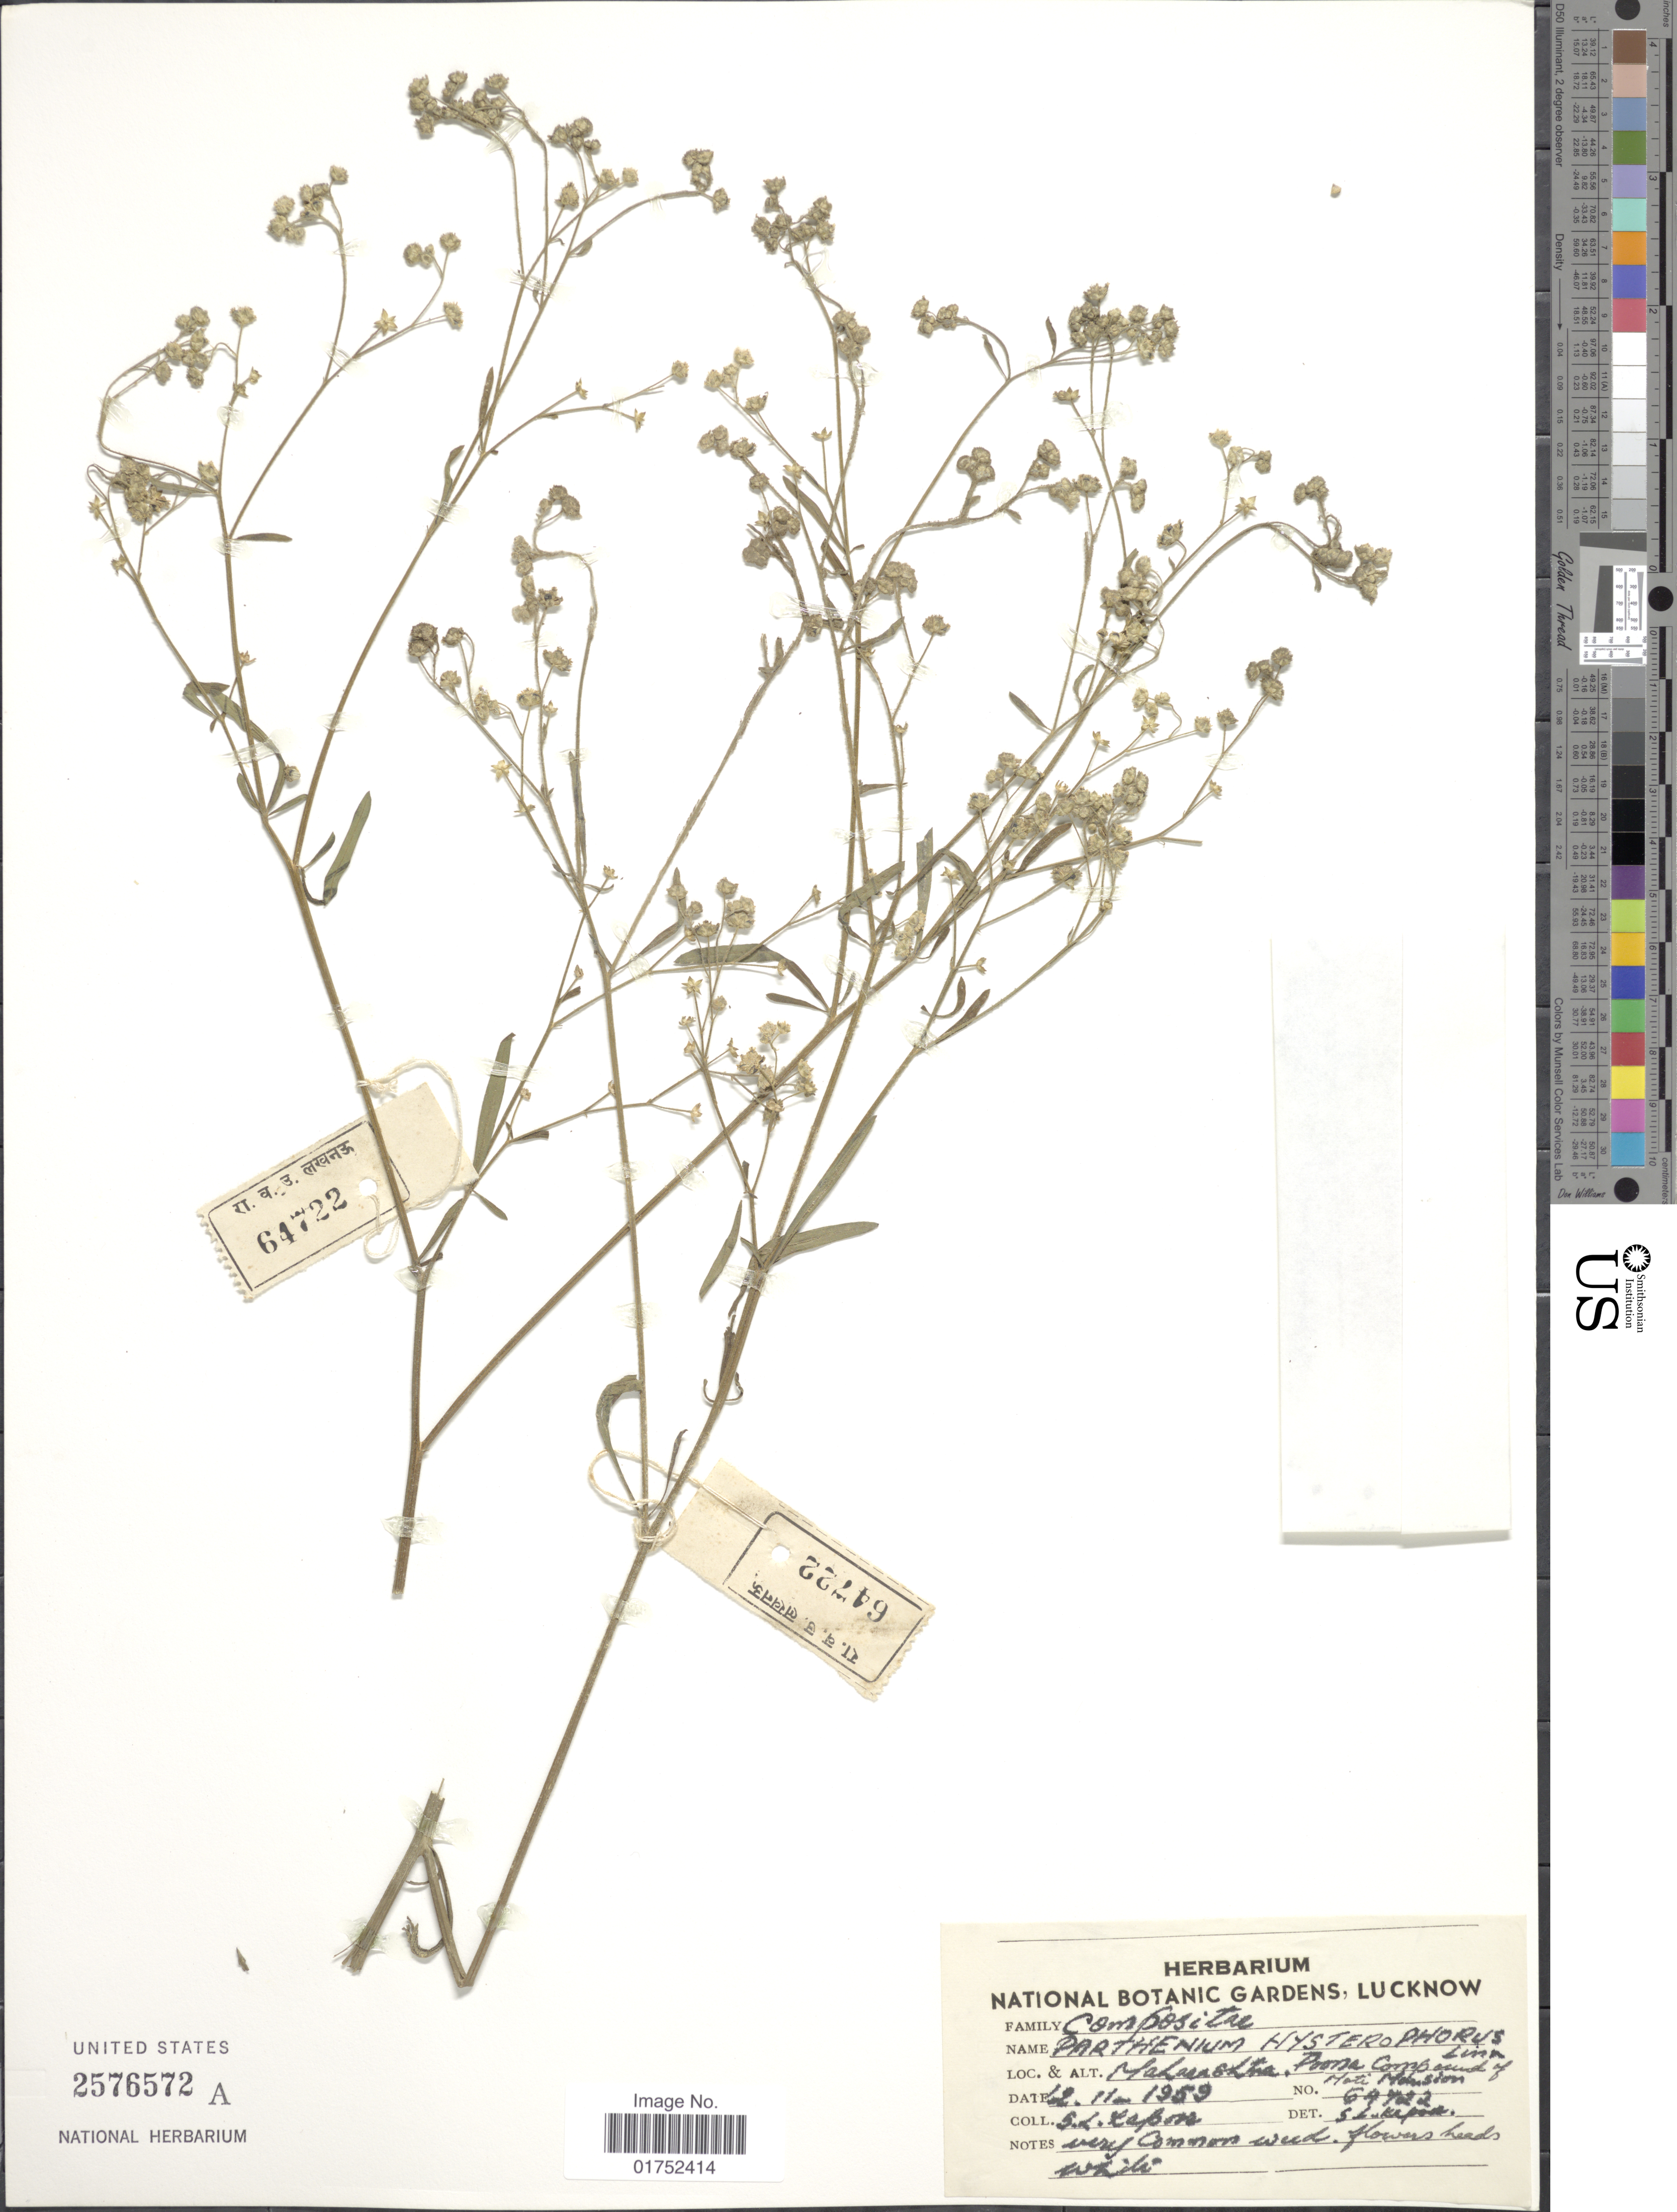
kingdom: Plantae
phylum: Tracheophyta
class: Magnoliopsida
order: Asterales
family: Asteraceae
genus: Parthenium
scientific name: Parthenium hysterophorus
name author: L.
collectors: S. Kapoor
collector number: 64722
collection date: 1959-11-12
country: India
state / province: Maharashtra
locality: Maharashtra, Poona Compound of Moti Mansion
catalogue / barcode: US 2576572A